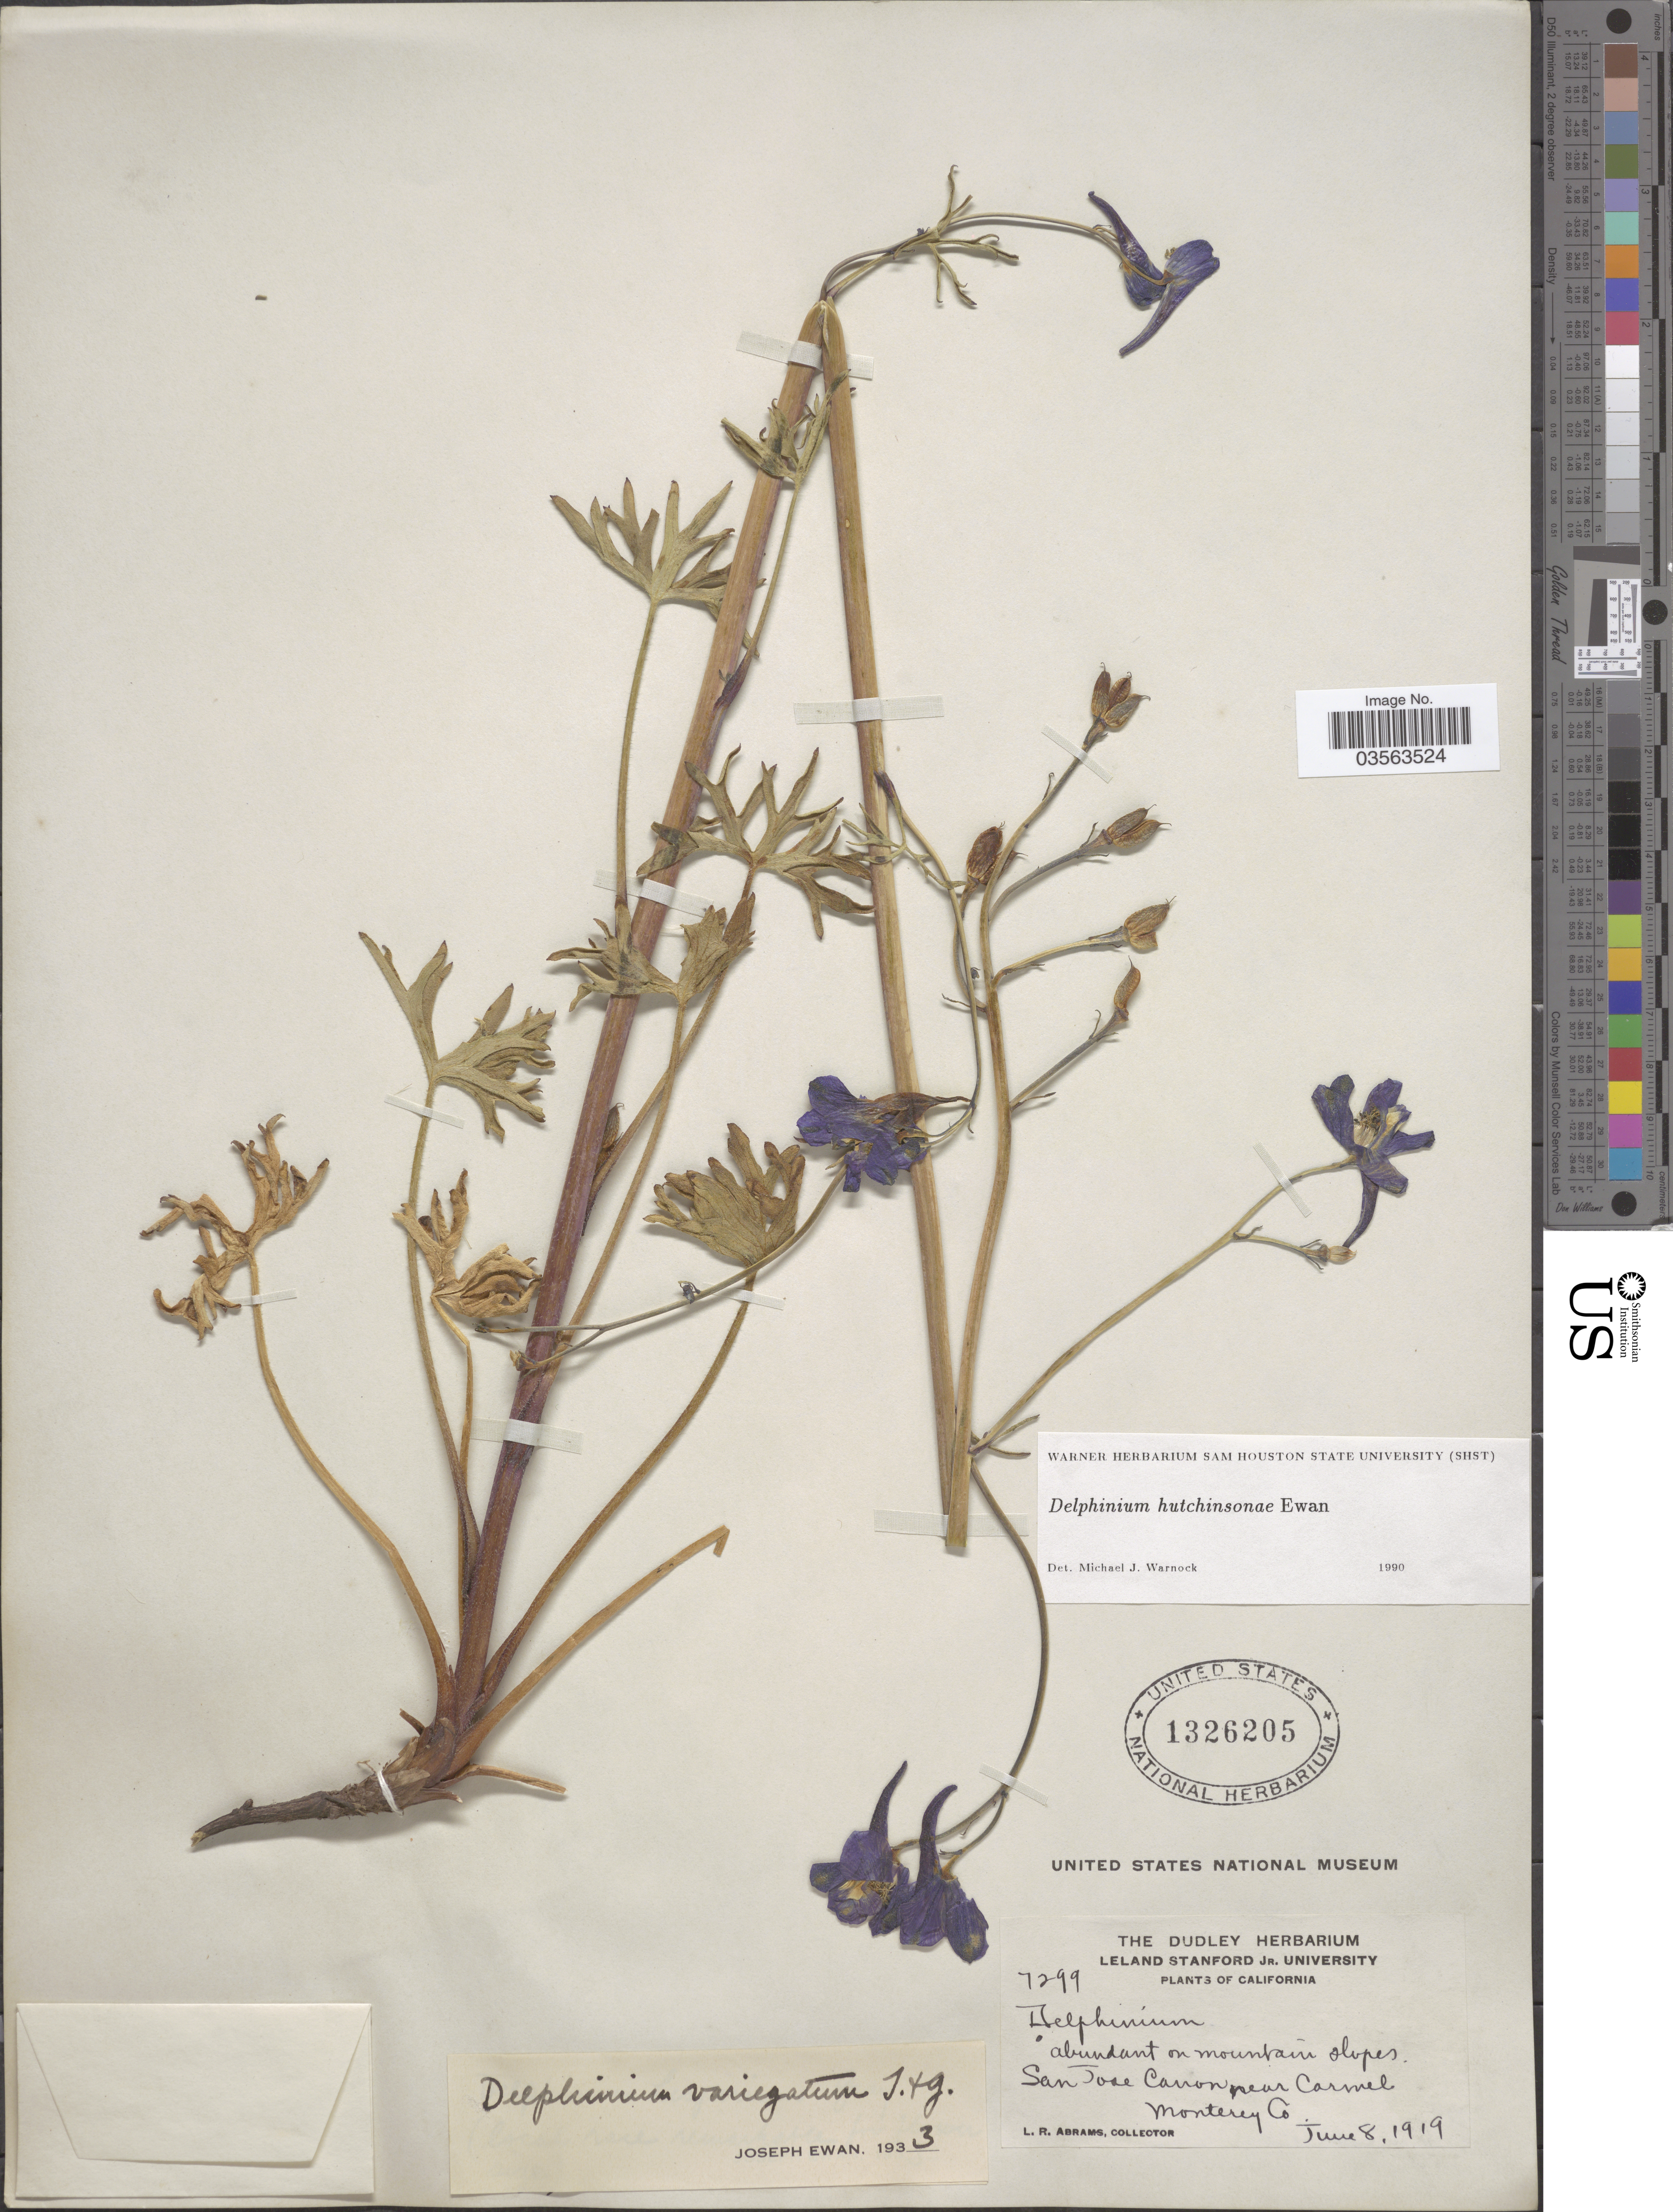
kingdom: Plantae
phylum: Tracheophyta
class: Magnoliopsida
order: Ranunculales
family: Ranunculaceae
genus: Delphinium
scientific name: Delphinium hutchinsoniae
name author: Ewan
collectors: L. Abrams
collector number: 7299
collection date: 1919-06-08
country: United States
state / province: California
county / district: Monterey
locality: San Jose Canon near Carmel, Monterey Co.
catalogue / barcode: US 1326205